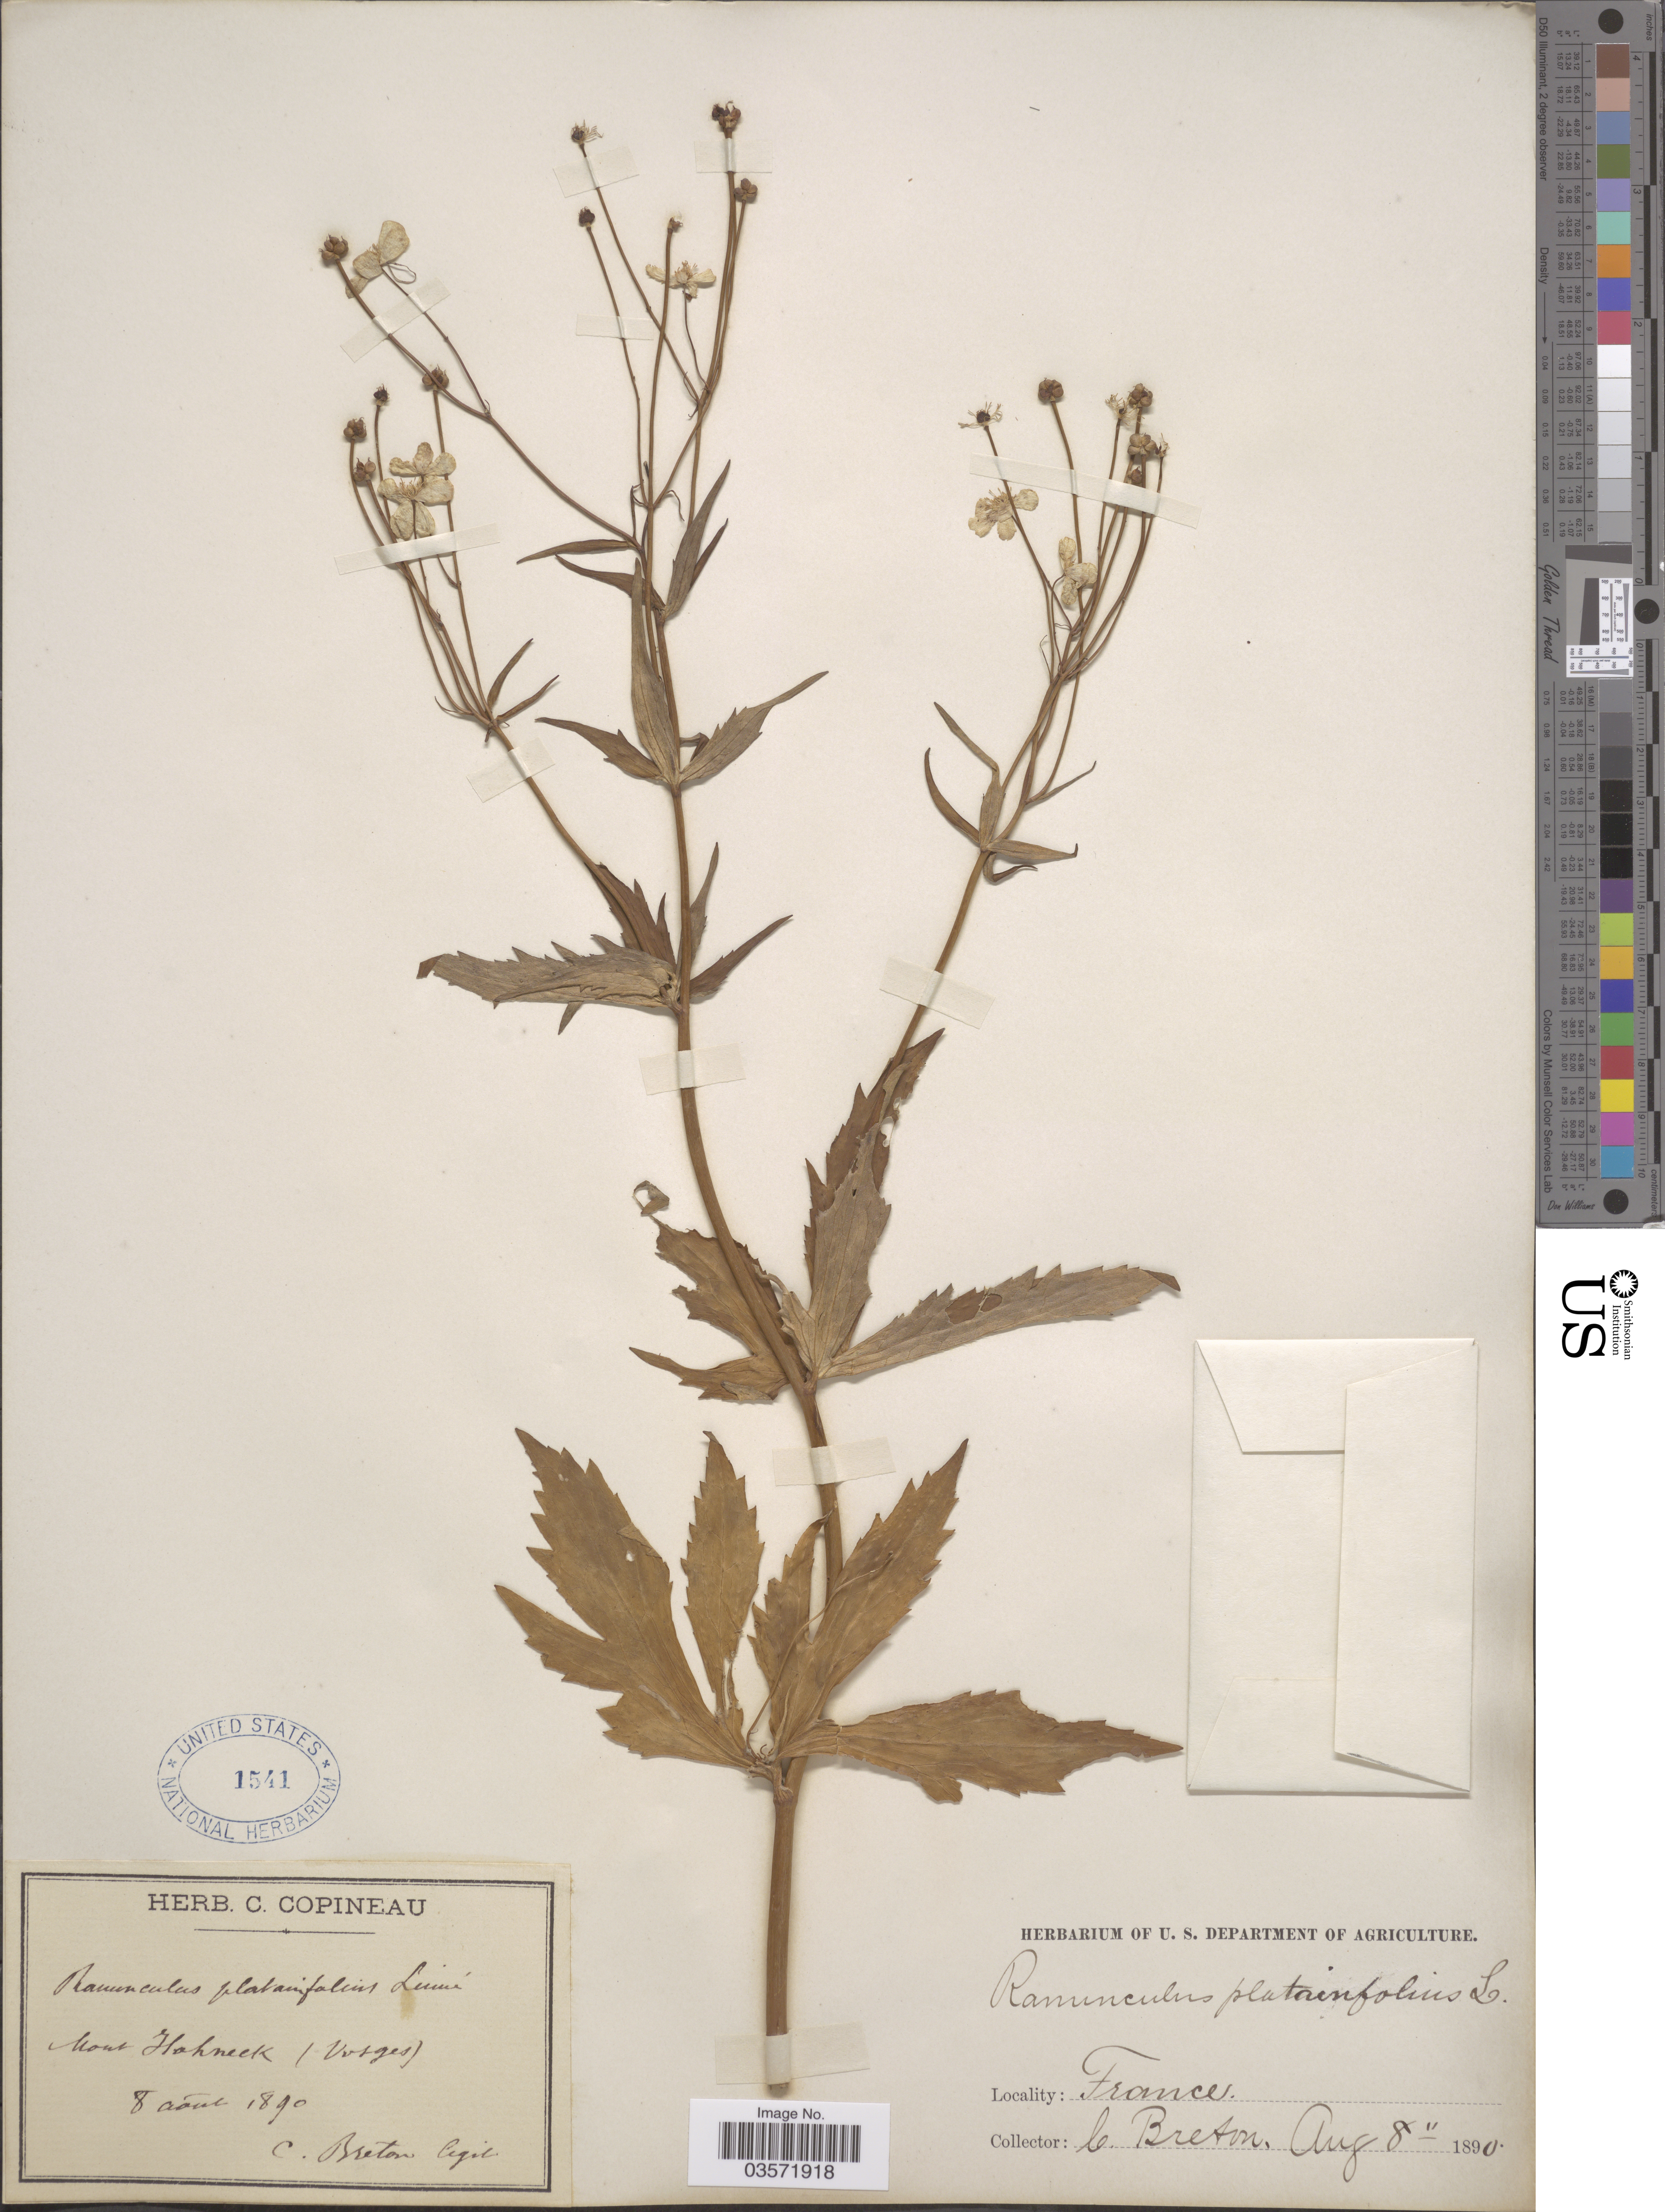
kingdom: Plantae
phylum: Tracheophyta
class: Magnoliopsida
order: Ranunculales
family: Ranunculaceae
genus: Ranunculus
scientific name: Ranunculus platanifolius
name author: L.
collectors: C. Breton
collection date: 1890-08-08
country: France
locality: Mont Hohneck [interpreted] (Vosges).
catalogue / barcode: US 1541